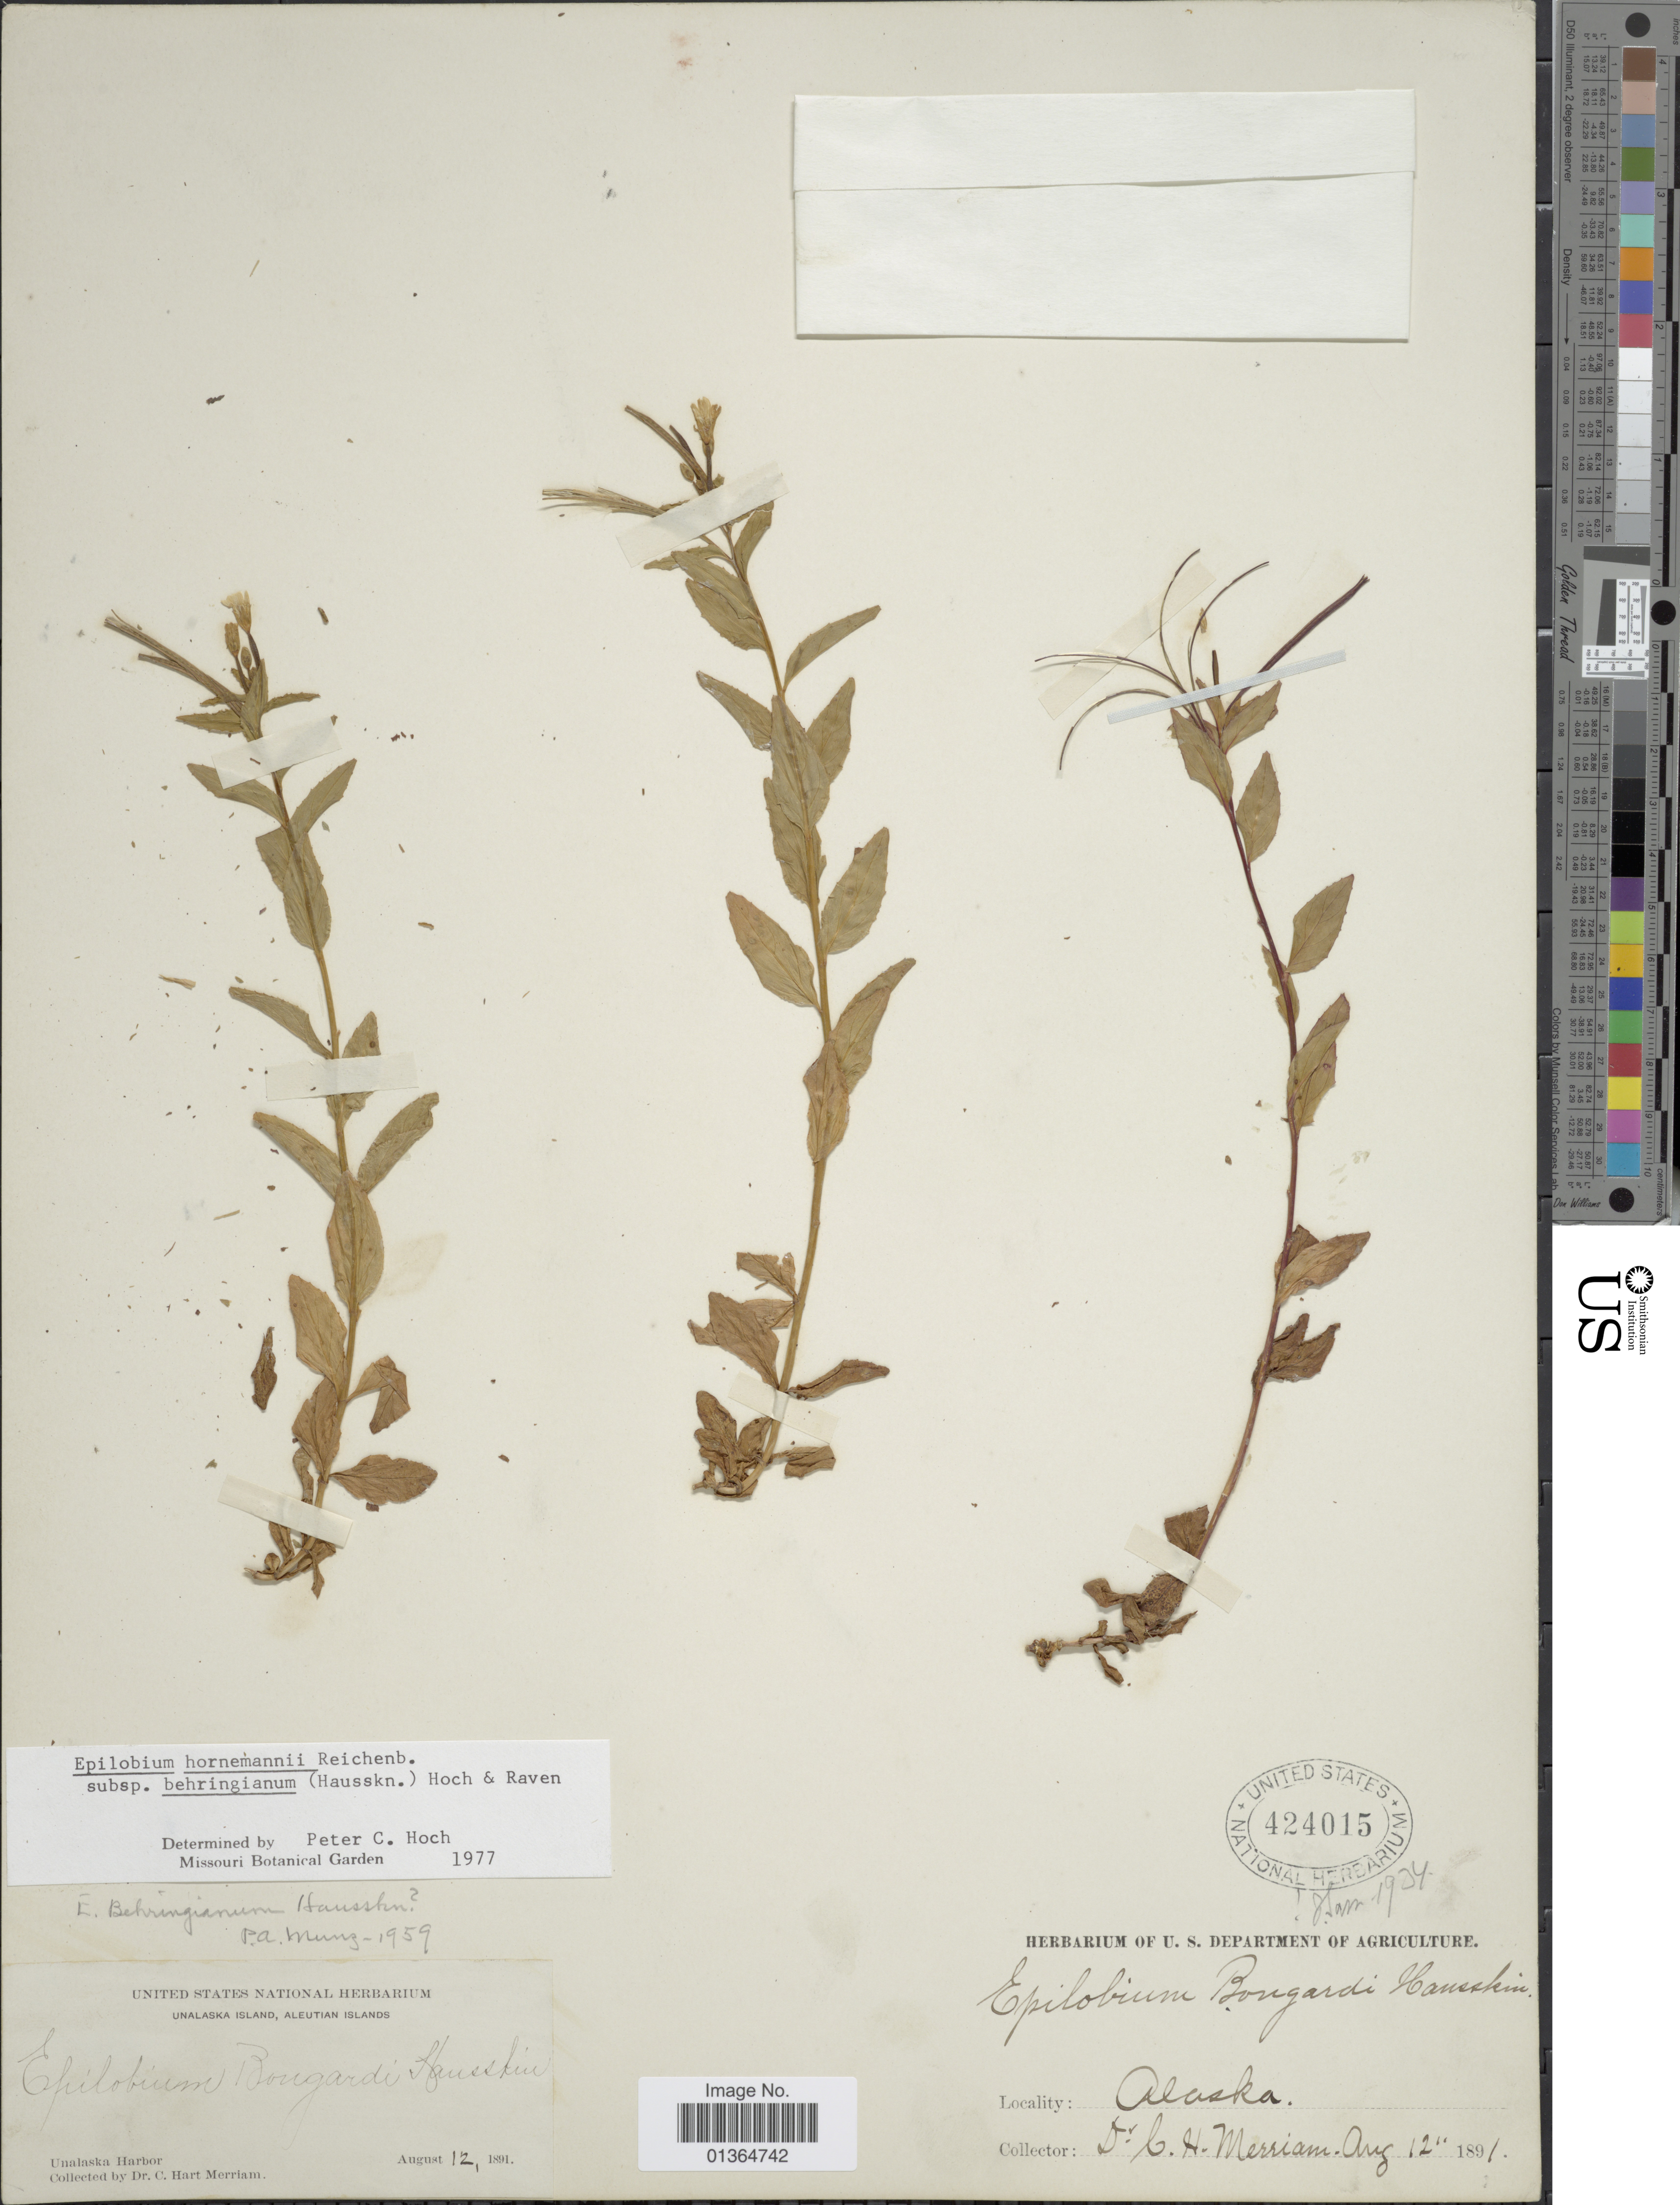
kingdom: Plantae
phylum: Tracheophyta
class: Magnoliopsida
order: Myrtales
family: Onagraceae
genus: Epilobium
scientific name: Epilobium hornemannii subsp. behringianum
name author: (Hausskn.) Hoch & P.H. Raven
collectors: C. Merriam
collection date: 1891-08-12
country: United States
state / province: Alaska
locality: Unalaska Island, Aleutian Islands.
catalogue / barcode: US 424015